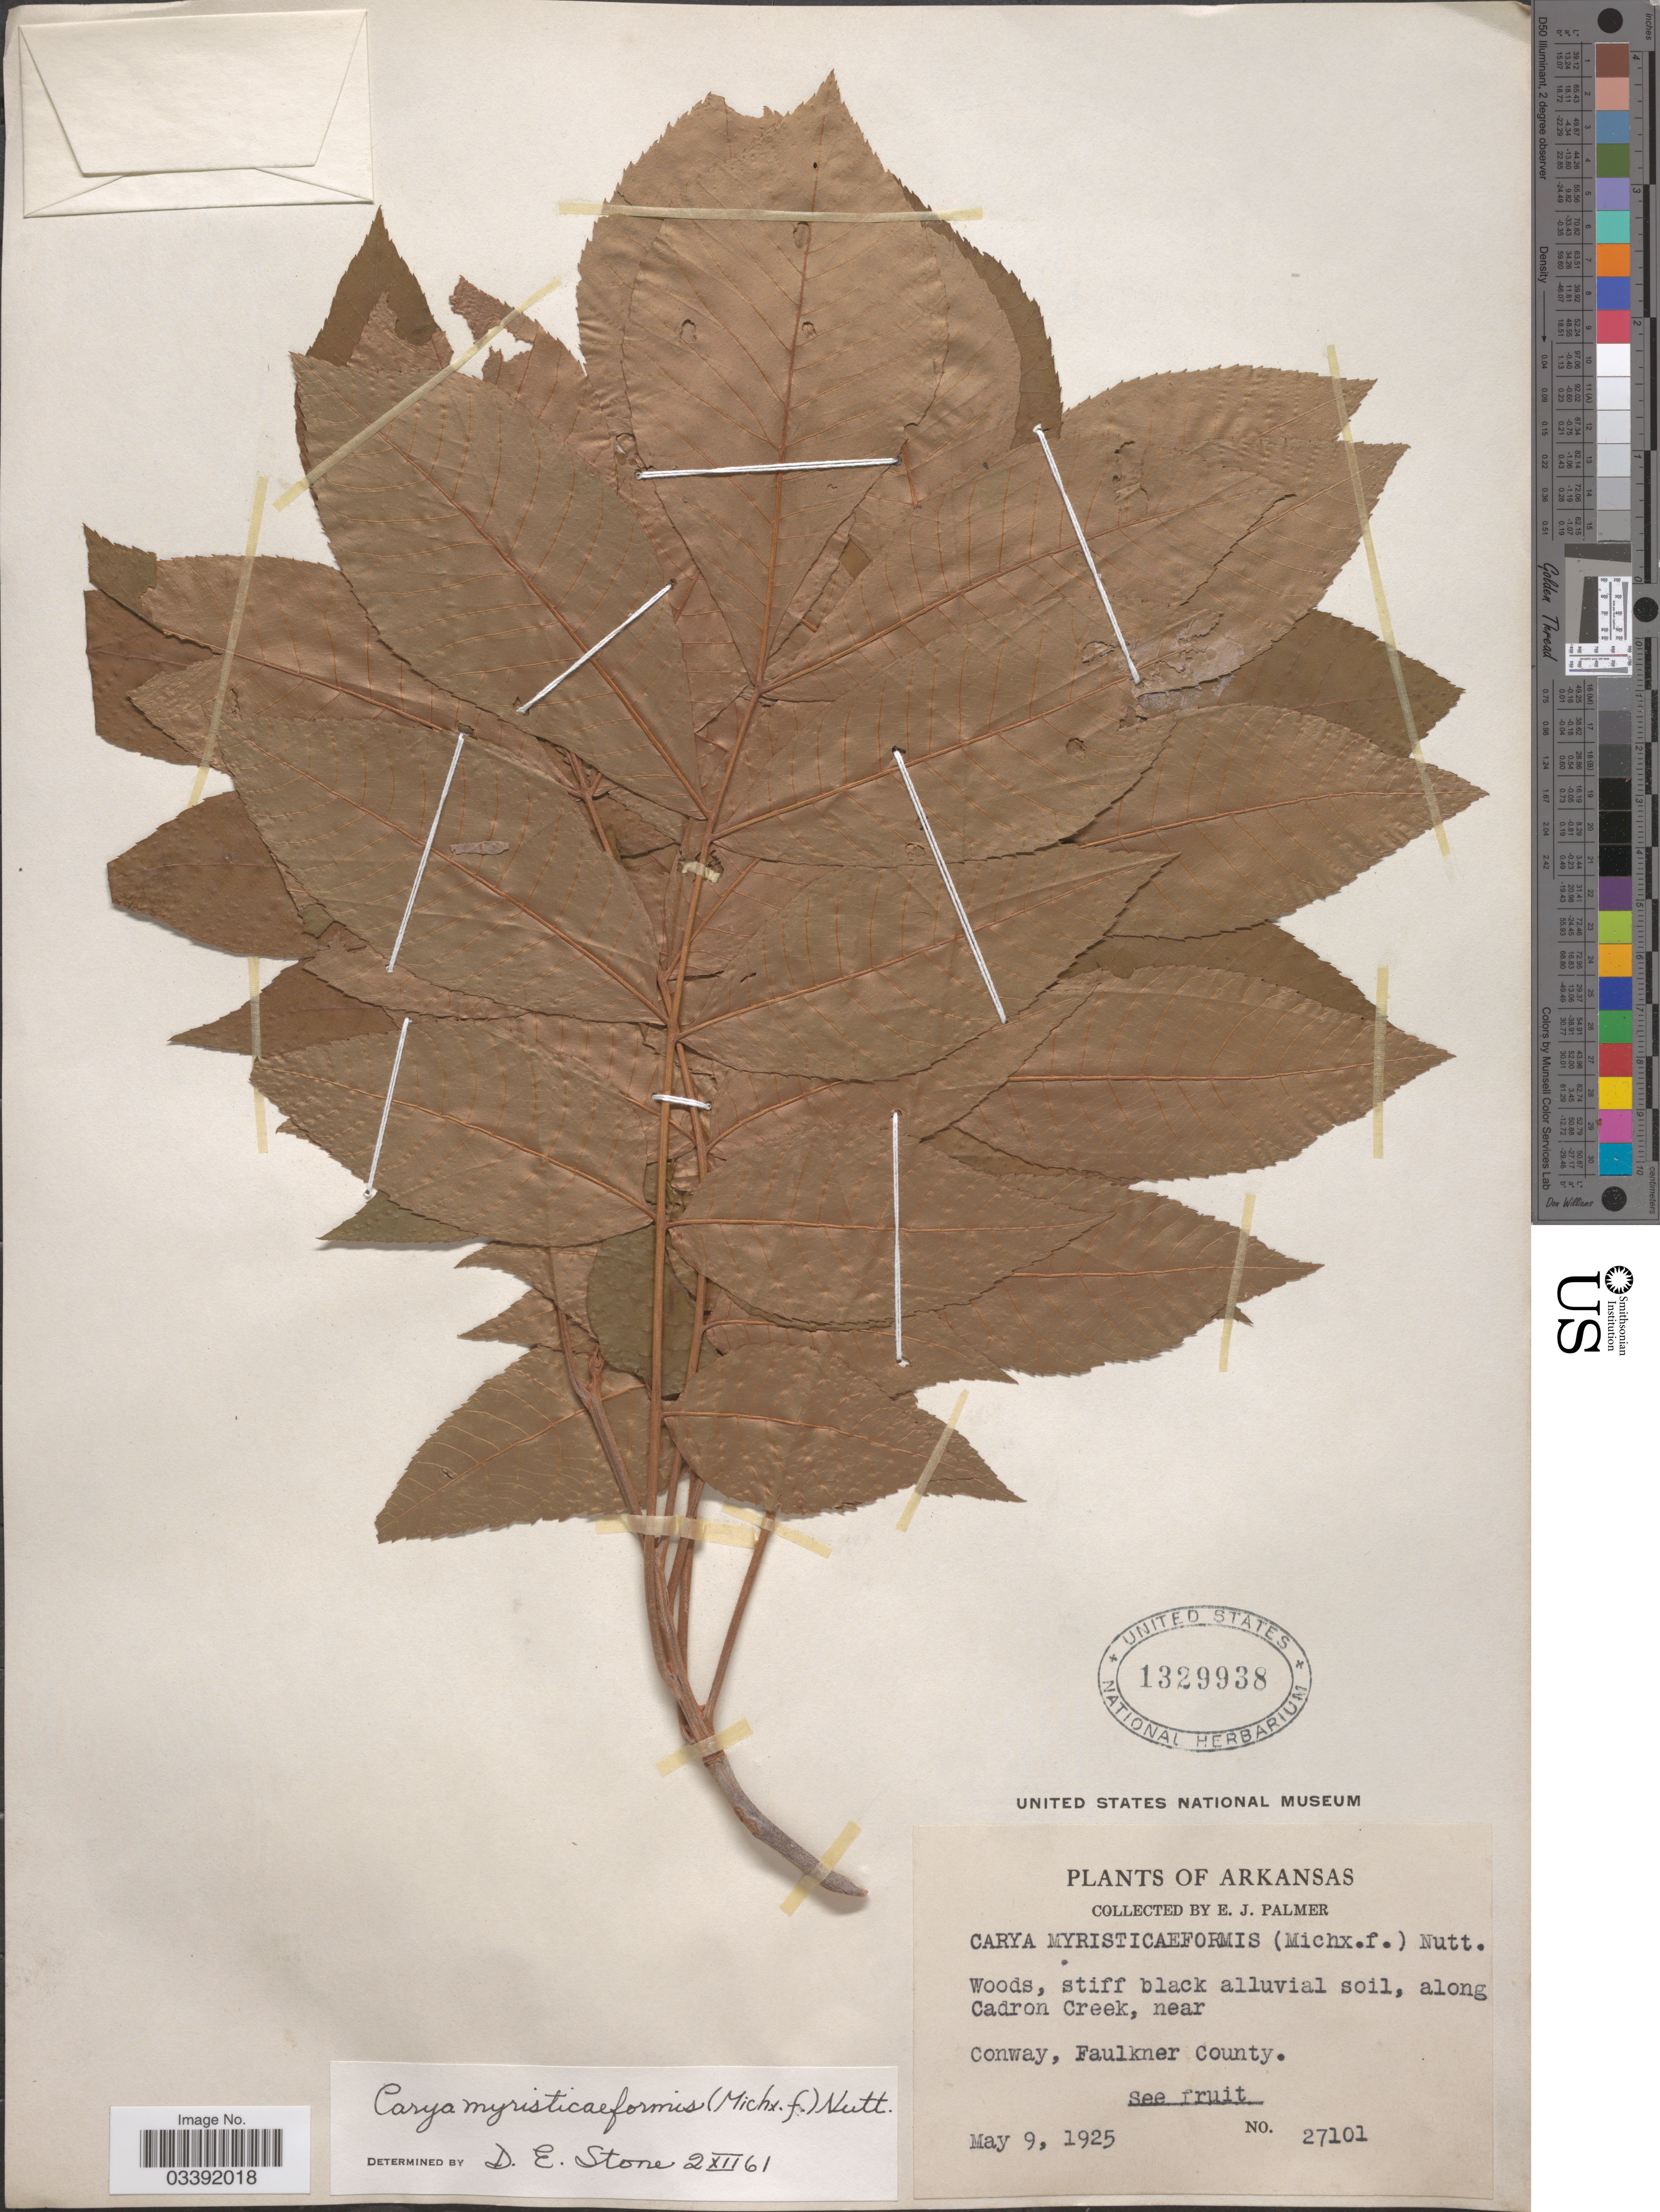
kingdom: Plantae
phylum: Tracheophyta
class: Magnoliopsida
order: Fagales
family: Juglandaceae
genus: Carya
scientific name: Carya myristiciformis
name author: (F. Michx.) Nutt.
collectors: E. J. Palmer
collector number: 27101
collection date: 1925-05-09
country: United States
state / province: Arkansas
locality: Along Cadron Creek, near Conway, Faulkner County.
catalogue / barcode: US 1329938